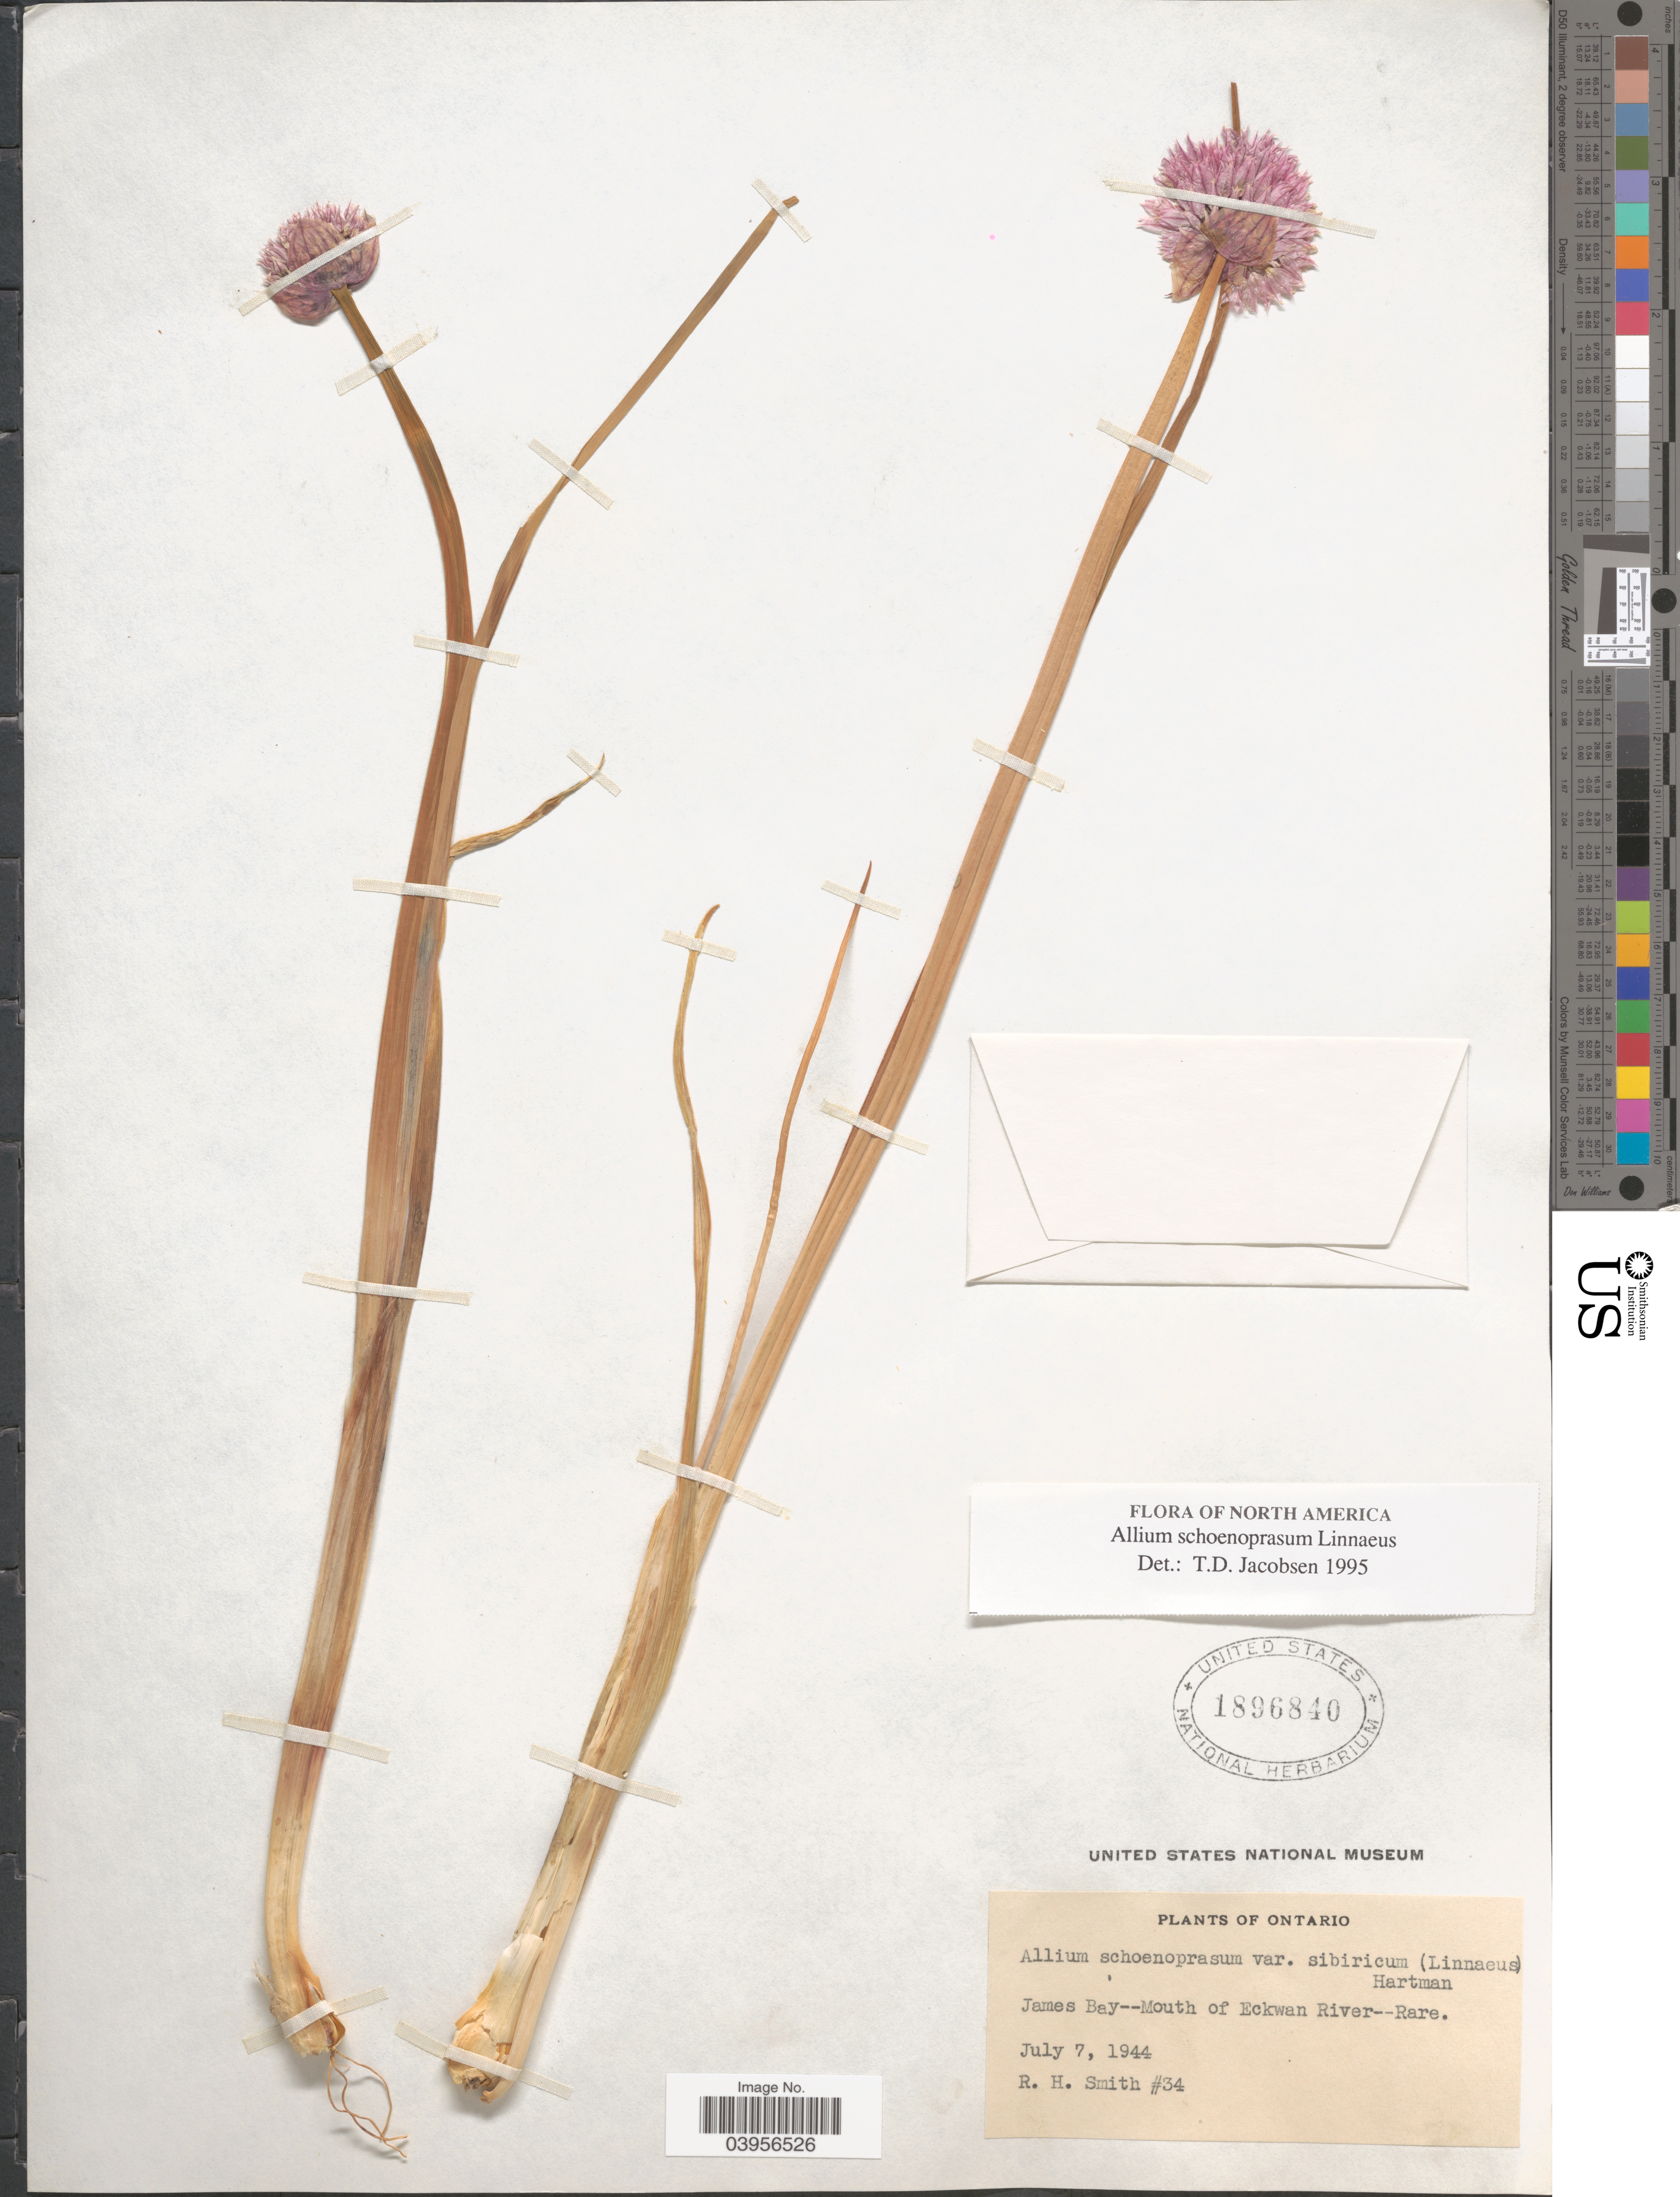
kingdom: Plantae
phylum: Tracheophyta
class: Liliopsida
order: Asparagales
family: Amaryllidaceae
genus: Allium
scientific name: Allium schoenoprasum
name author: L.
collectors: R. H. Smith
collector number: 34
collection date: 1944-07-07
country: Canada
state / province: Ontario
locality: James Bay--Mouth of Eckwan River.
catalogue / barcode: US 1896840